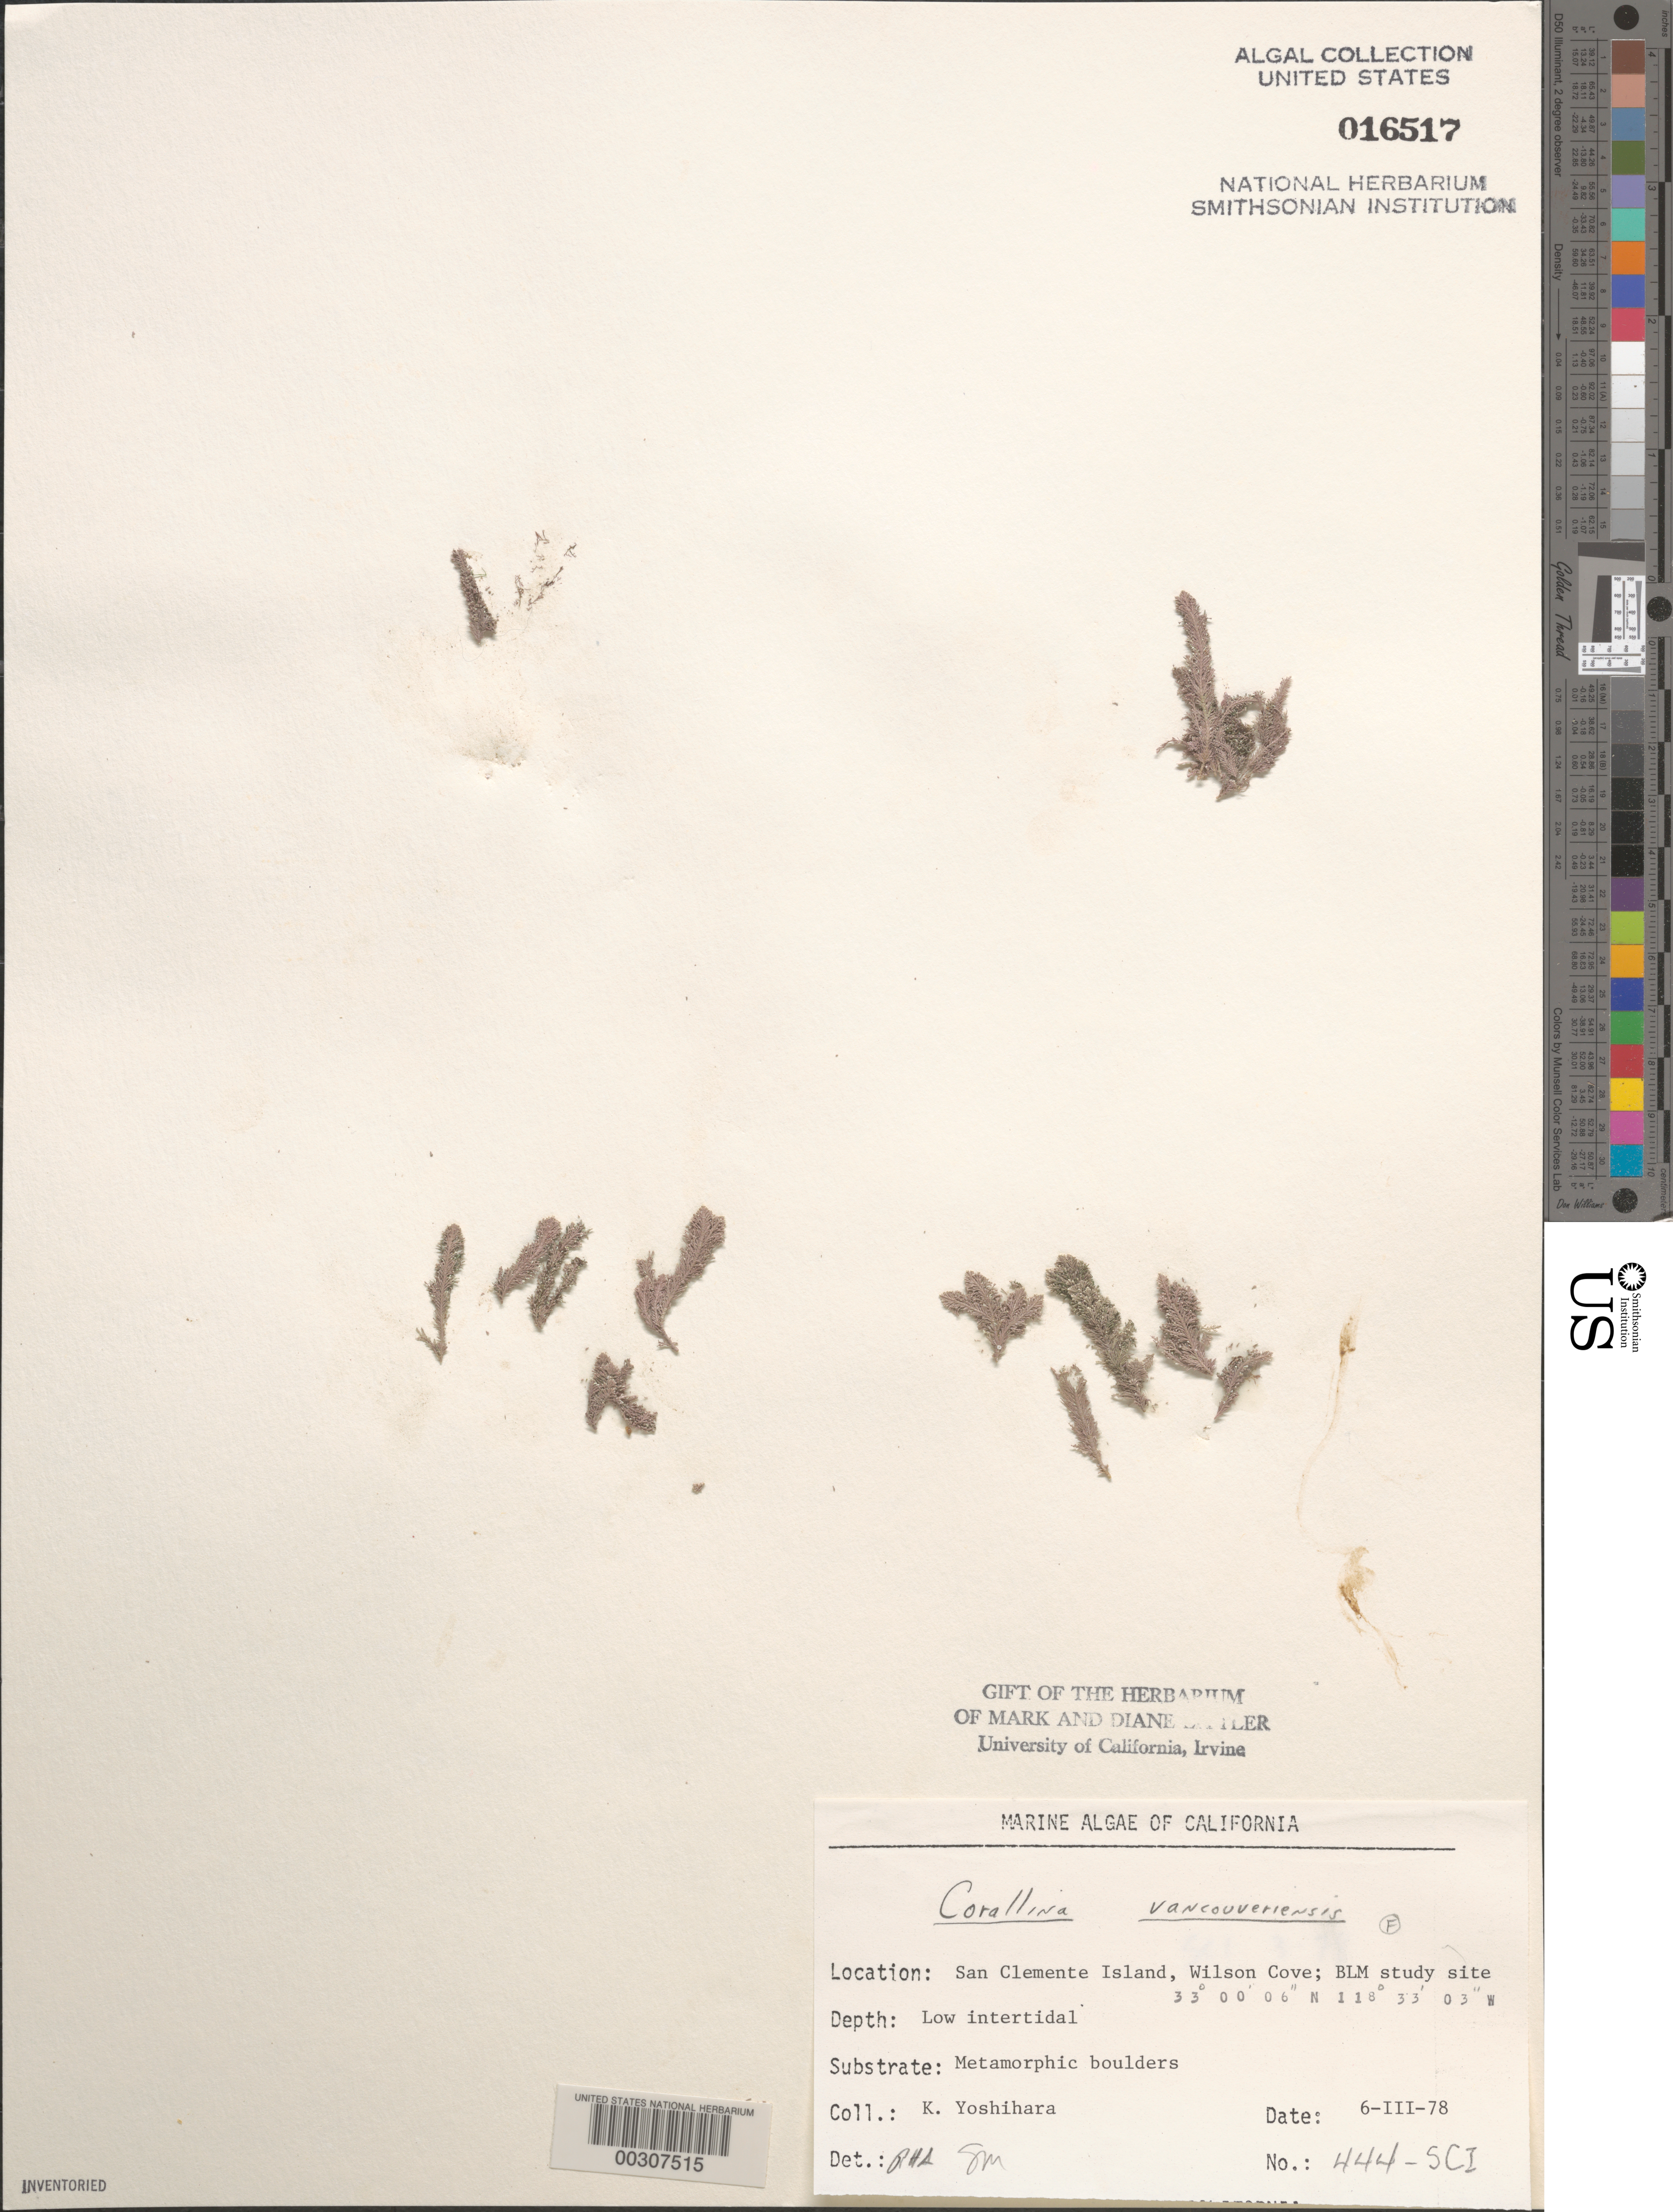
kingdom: Plantae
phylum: Rhodophyta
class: Florideophyceae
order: Corallinales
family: Corallinaceae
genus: Corallina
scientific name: Corallina vancouveriensis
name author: Yendo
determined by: Sims, Robert H.; Murray, S. N.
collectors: K. Yoshihara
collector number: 444-sci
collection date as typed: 06 Mar 1978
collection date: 1978-03-06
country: United States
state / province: California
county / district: Los Angeles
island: San Clemente Island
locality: Wilson Cove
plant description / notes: BLM-SOCALBIGHT Rocky Intertidal Survey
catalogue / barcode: US 16517